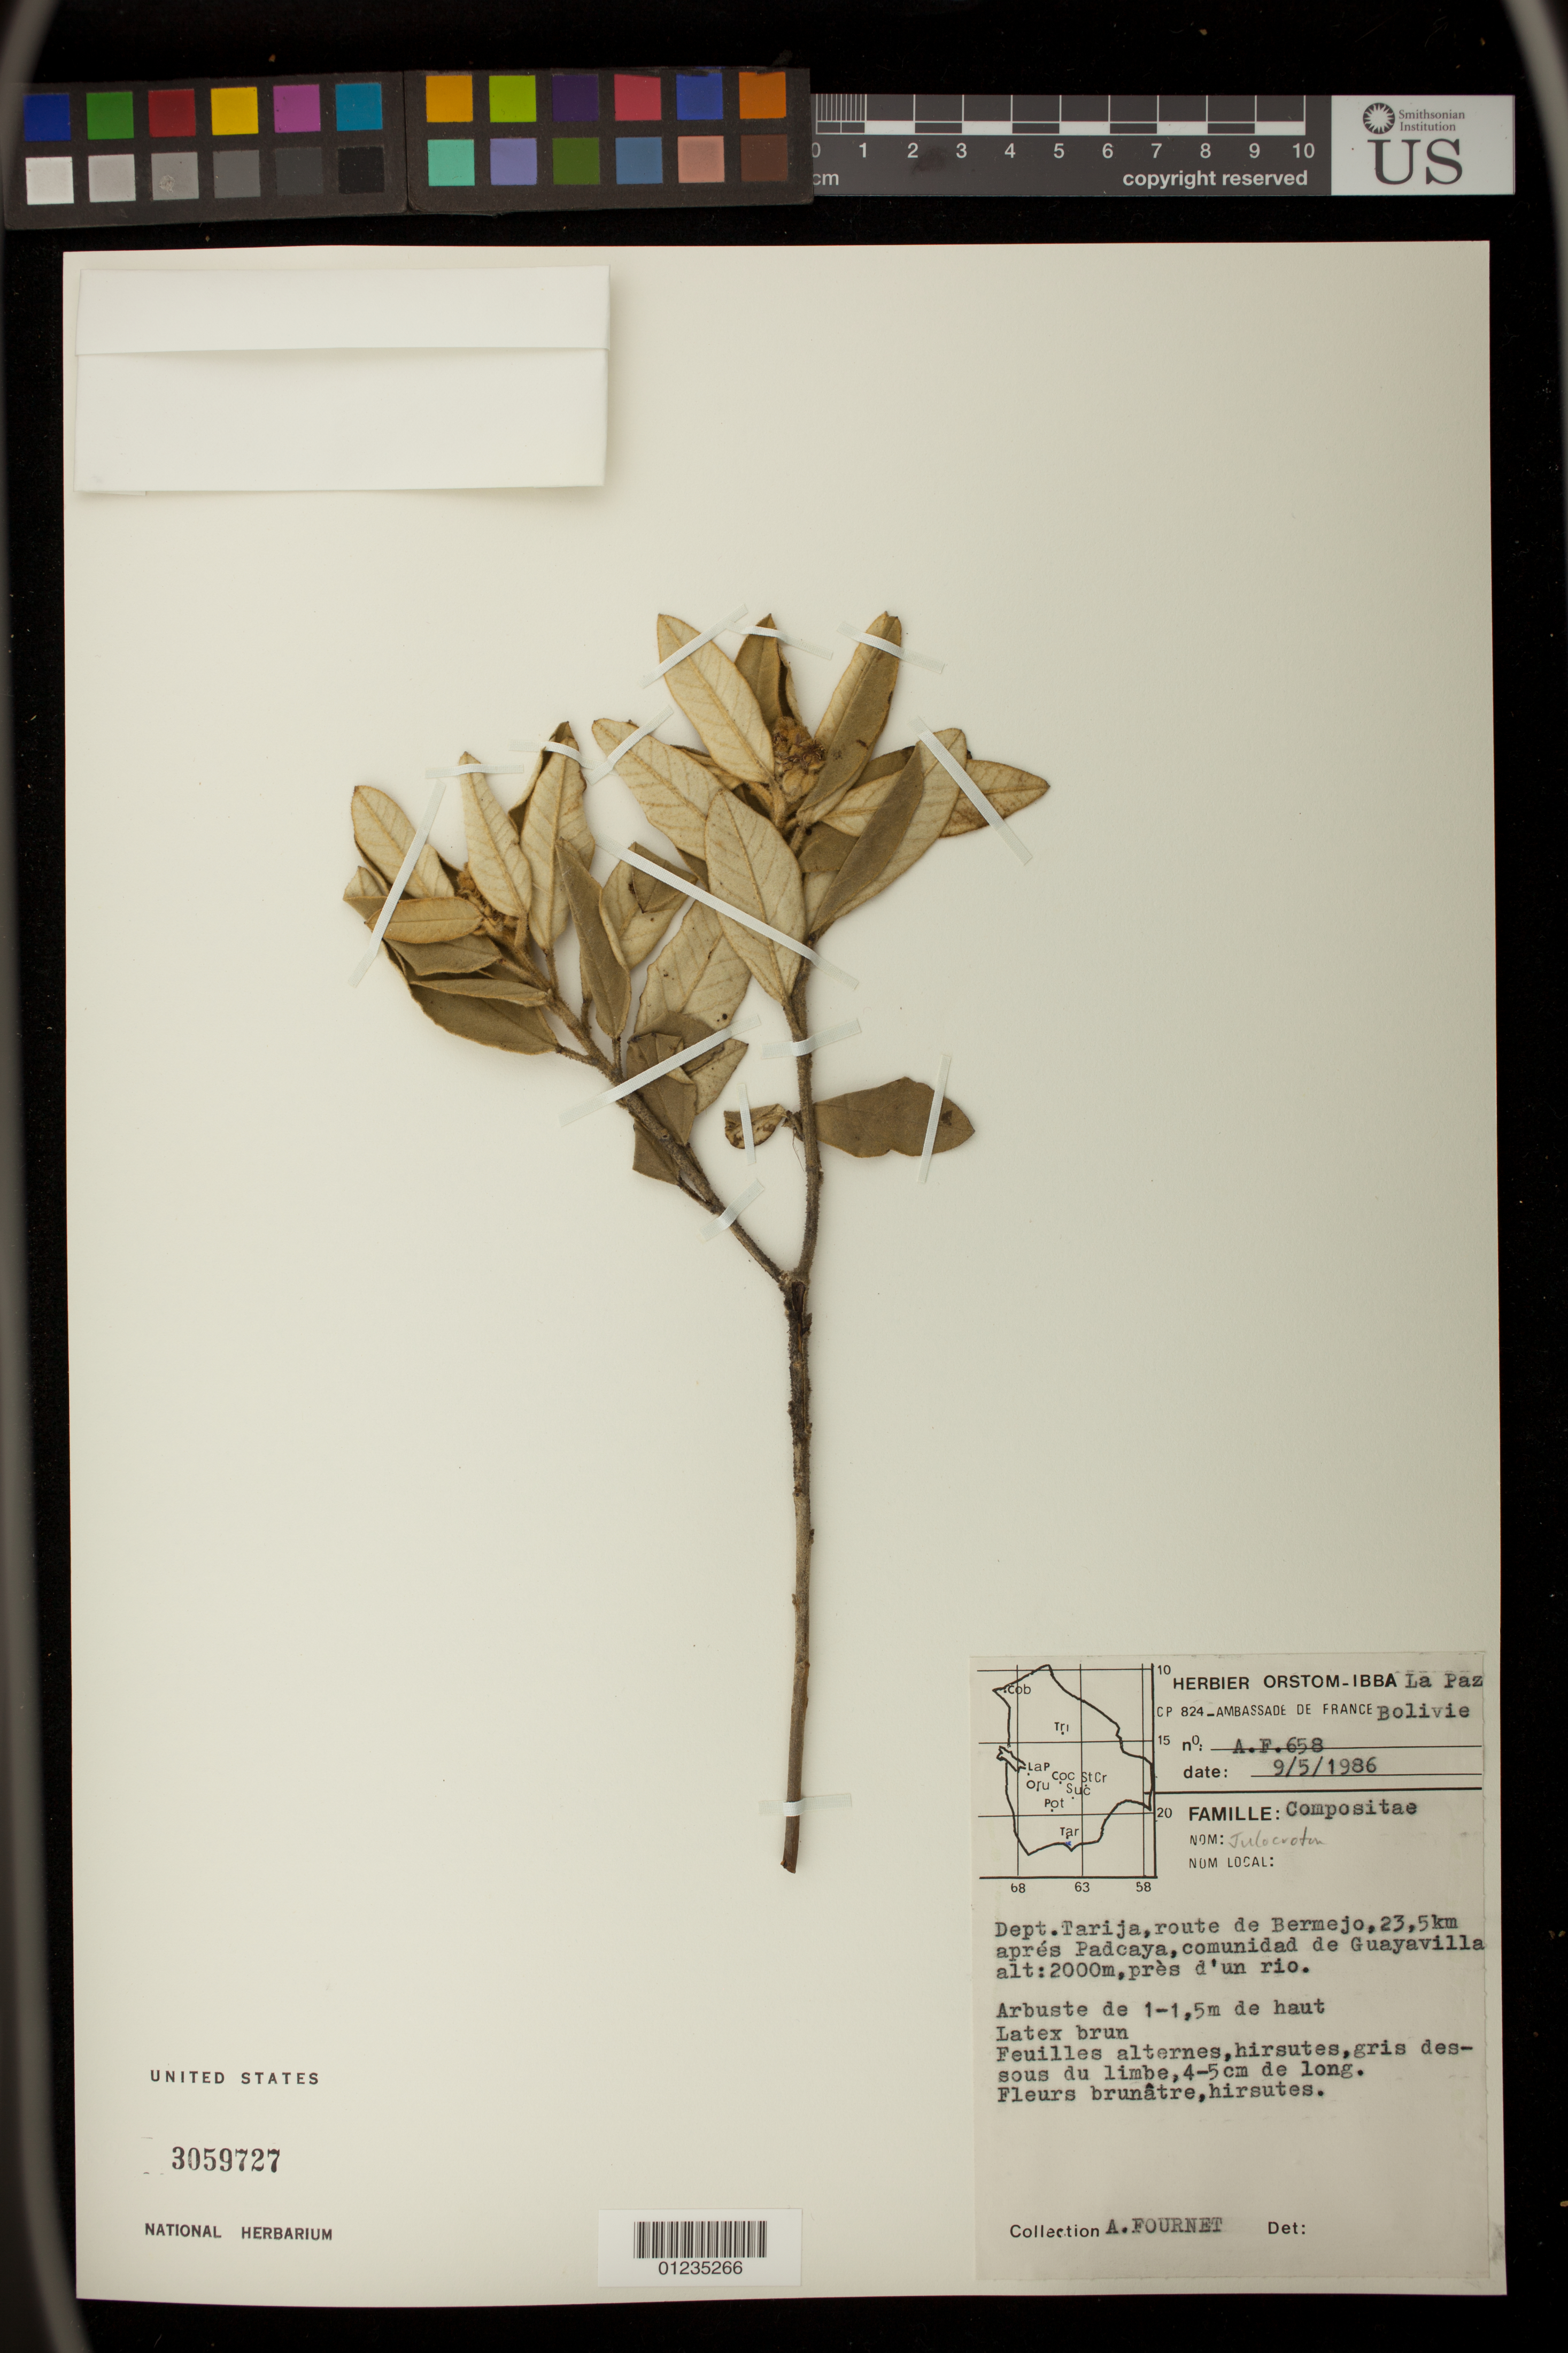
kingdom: Plantae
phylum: Tracheophyta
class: Magnoliopsida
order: Malpighiales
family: Euphorbiaceae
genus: Croton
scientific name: Croton emporiorum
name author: Croizat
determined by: Berry, Paul E.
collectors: A. Fournet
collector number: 658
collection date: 1986-09-05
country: Bolivia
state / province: Tarija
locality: Dept. Tarija, route de Bermejo, 23,5km aprés Padca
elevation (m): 2000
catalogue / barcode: US 3059727